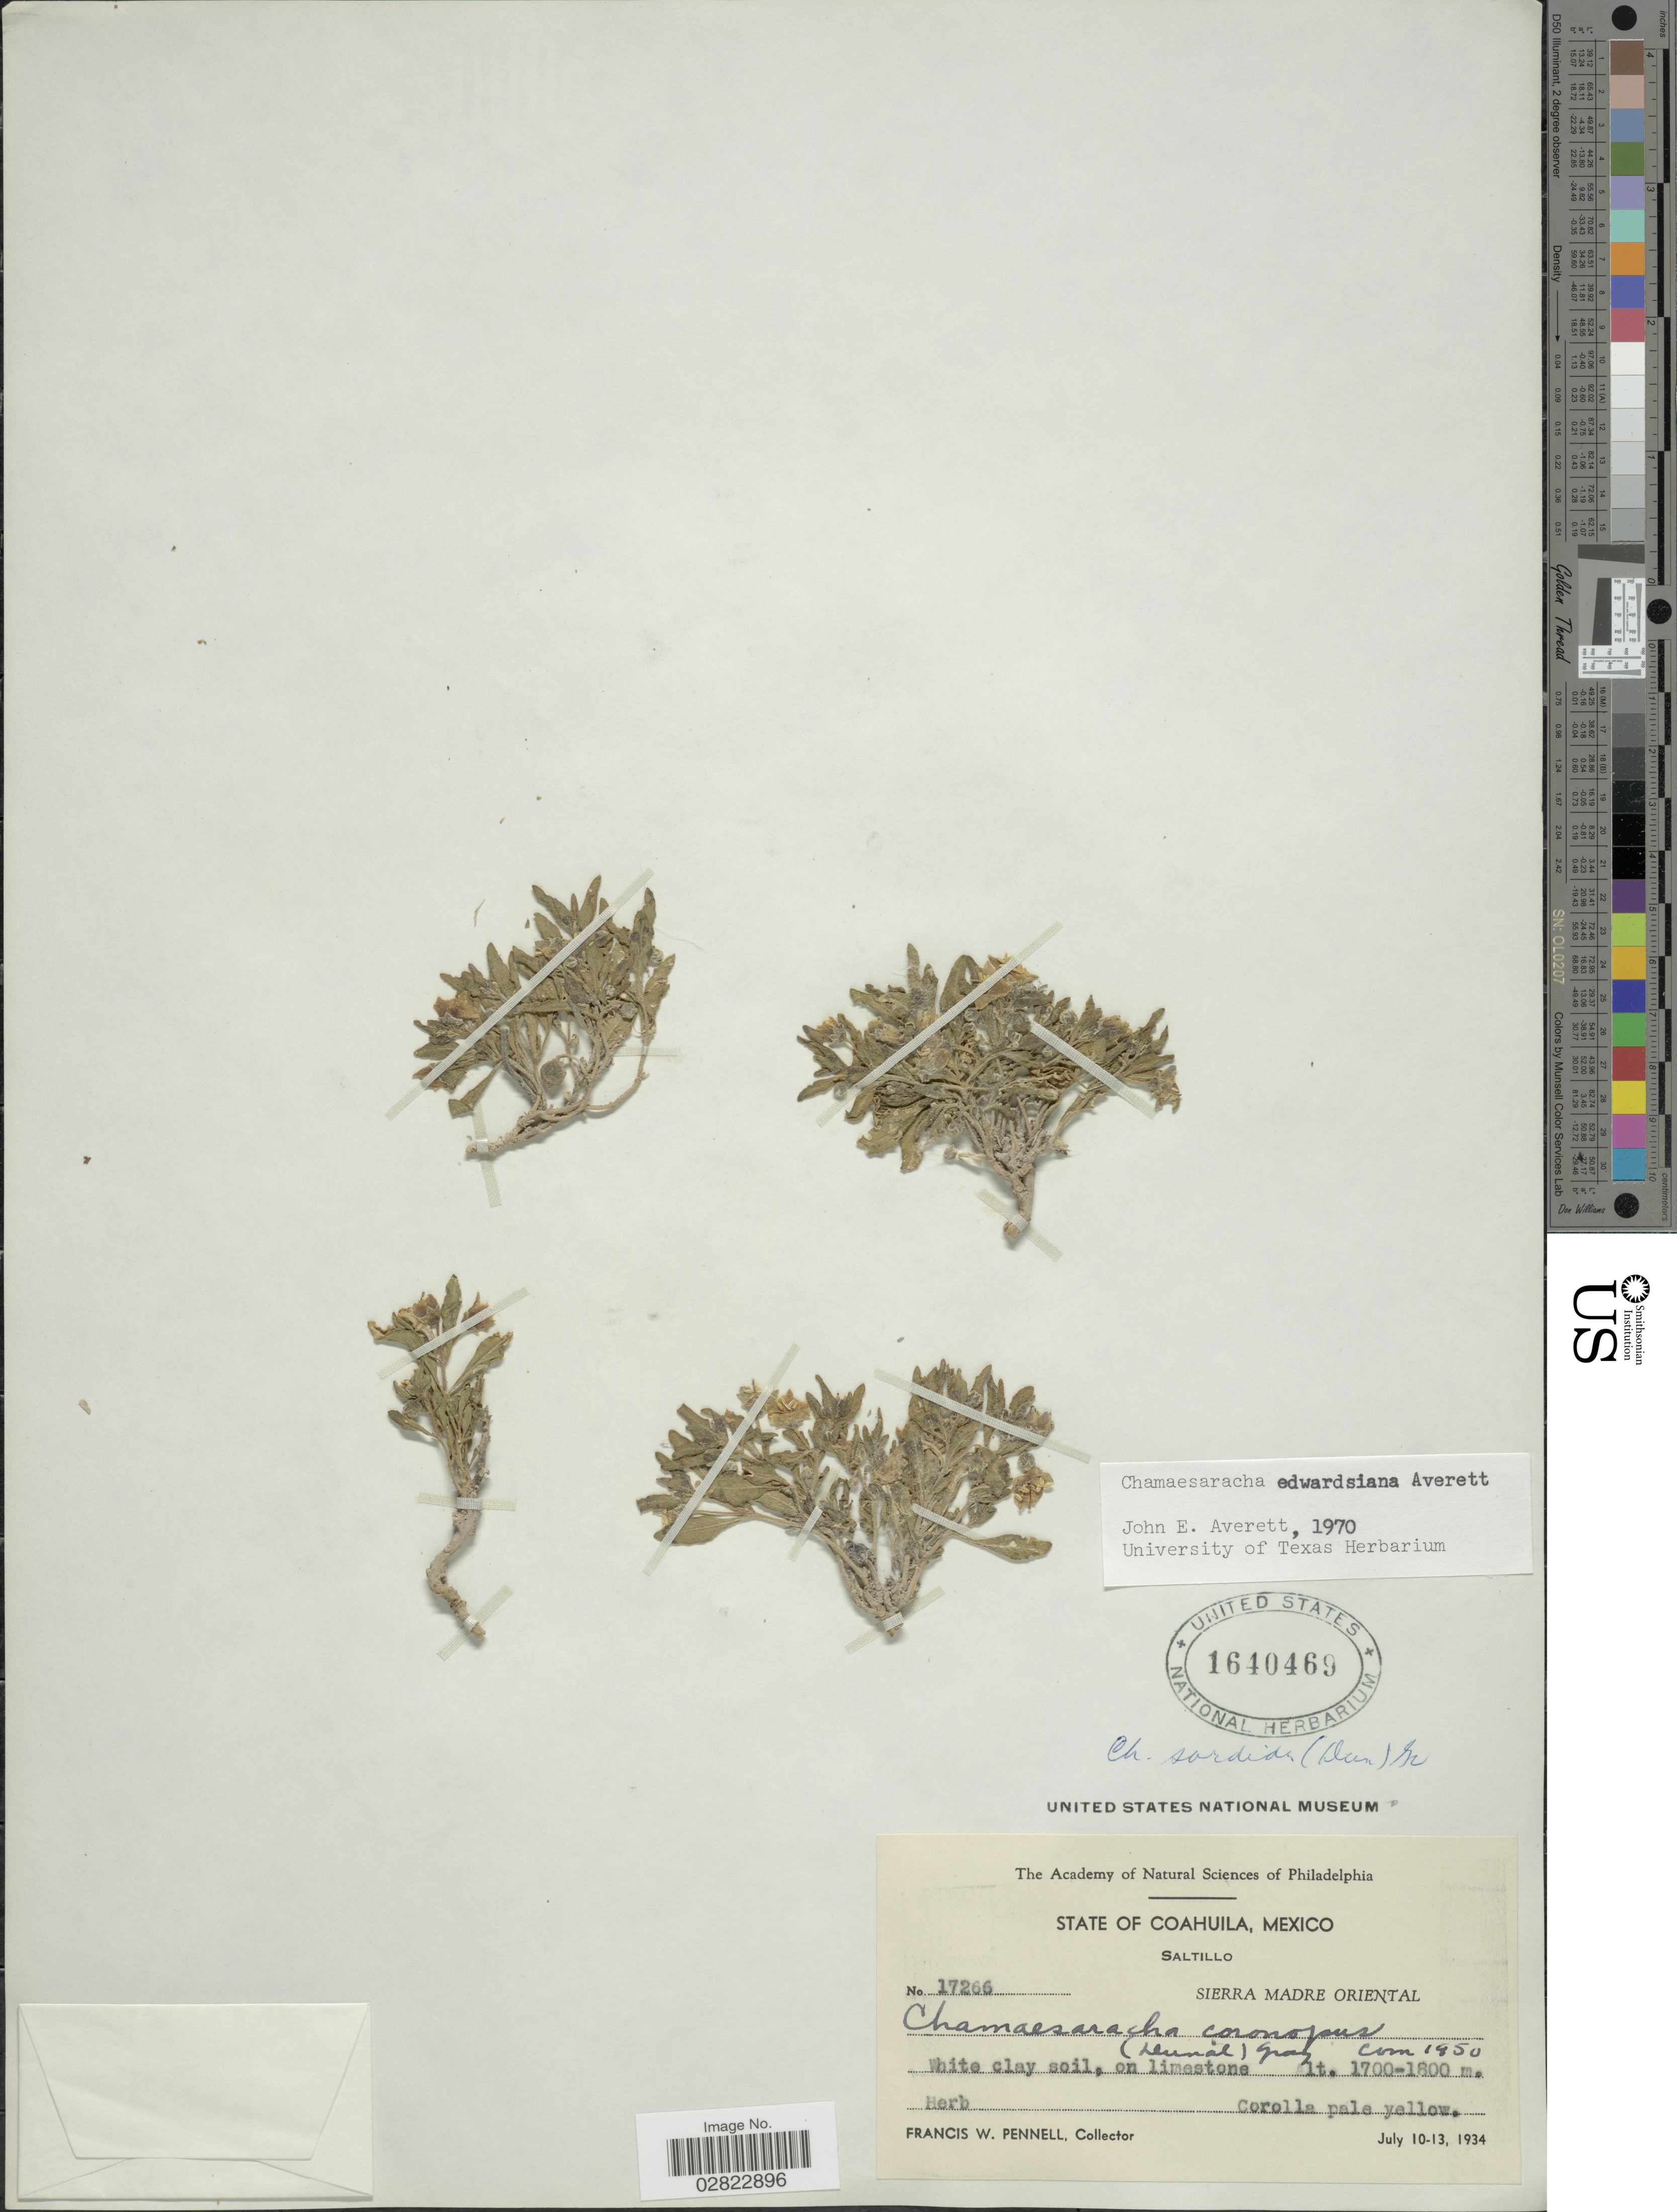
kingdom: Plantae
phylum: Tracheophyta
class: Magnoliopsida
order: Solanales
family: Solanaceae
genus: Chamaesaracha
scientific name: Chamaesaracha edwardsiana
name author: Averett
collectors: F. W. Pennell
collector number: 17266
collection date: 1934-07-10/1934-07-13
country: Mexico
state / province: Coahuila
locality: State of Coahuila, Saltillo, Sierra Madre Oriental.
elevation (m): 1700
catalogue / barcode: US 1640469